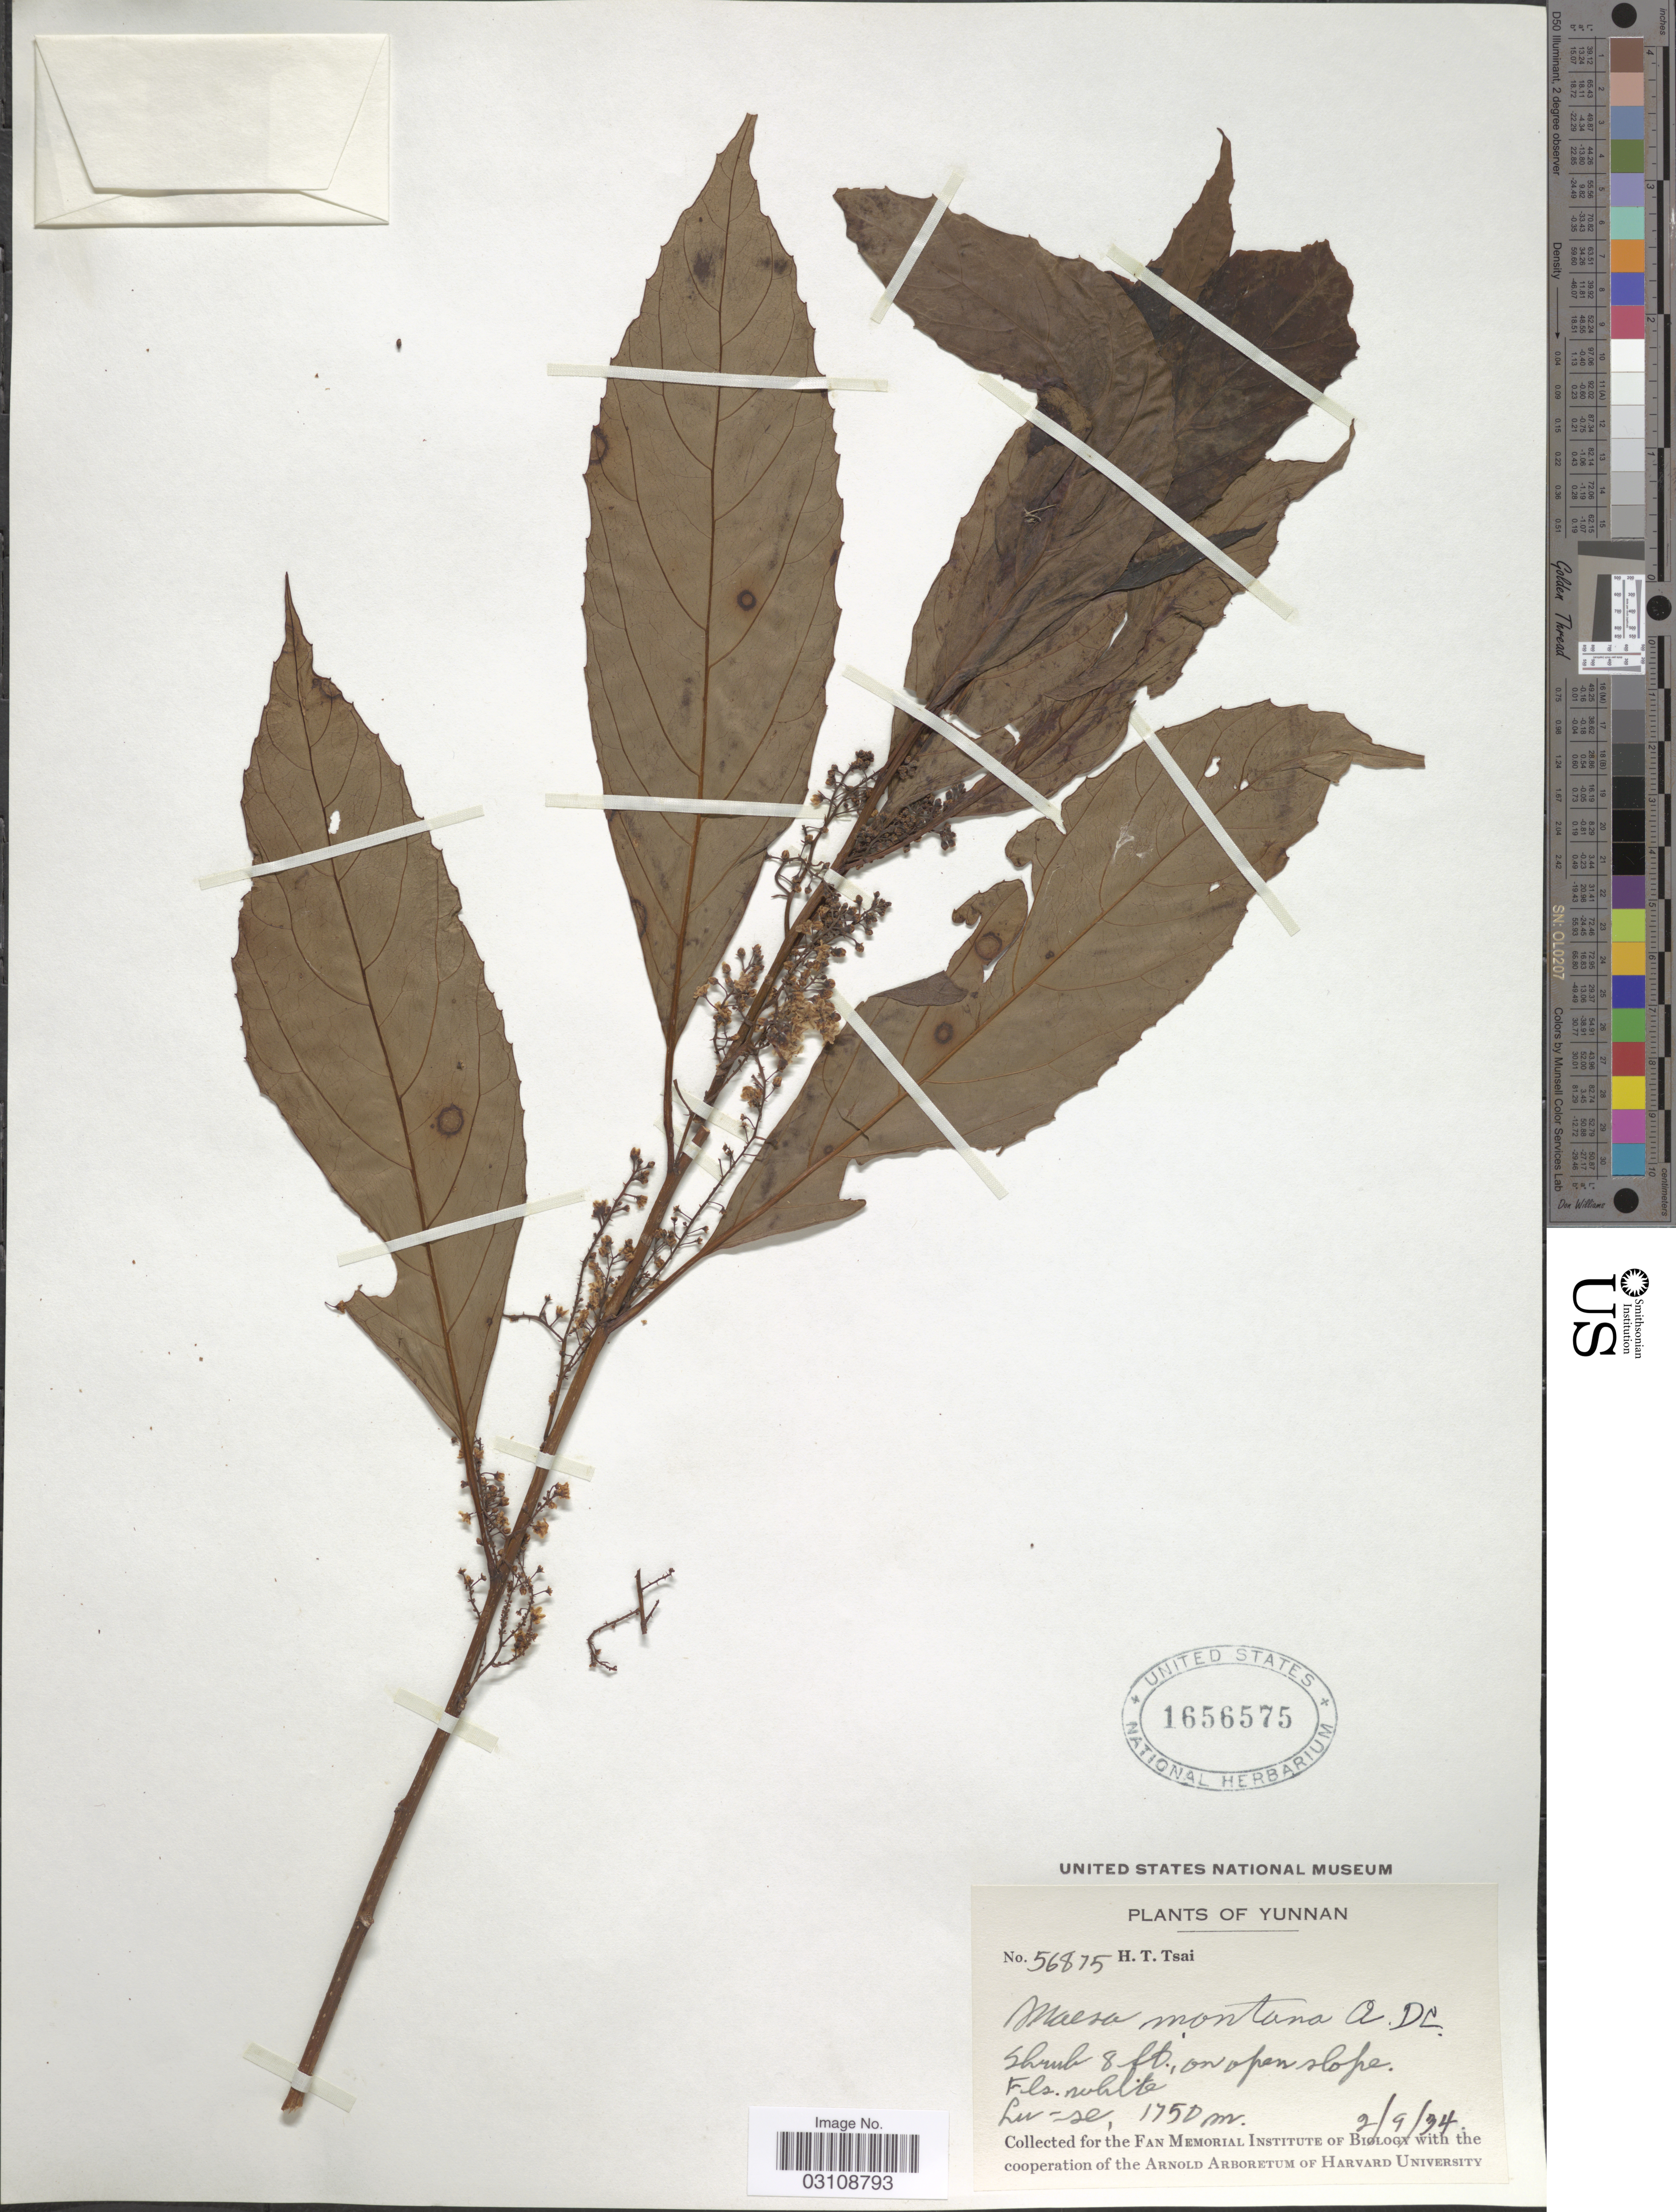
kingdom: Plantae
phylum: Tracheophyta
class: Magnoliopsida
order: Ericales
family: Primulaceae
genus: Maesa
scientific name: Maesa montana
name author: A. DC.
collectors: H. Tsai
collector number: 56875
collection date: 1934-09-02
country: China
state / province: Yunnan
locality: Lu-se.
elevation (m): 1750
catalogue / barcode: US 1656575